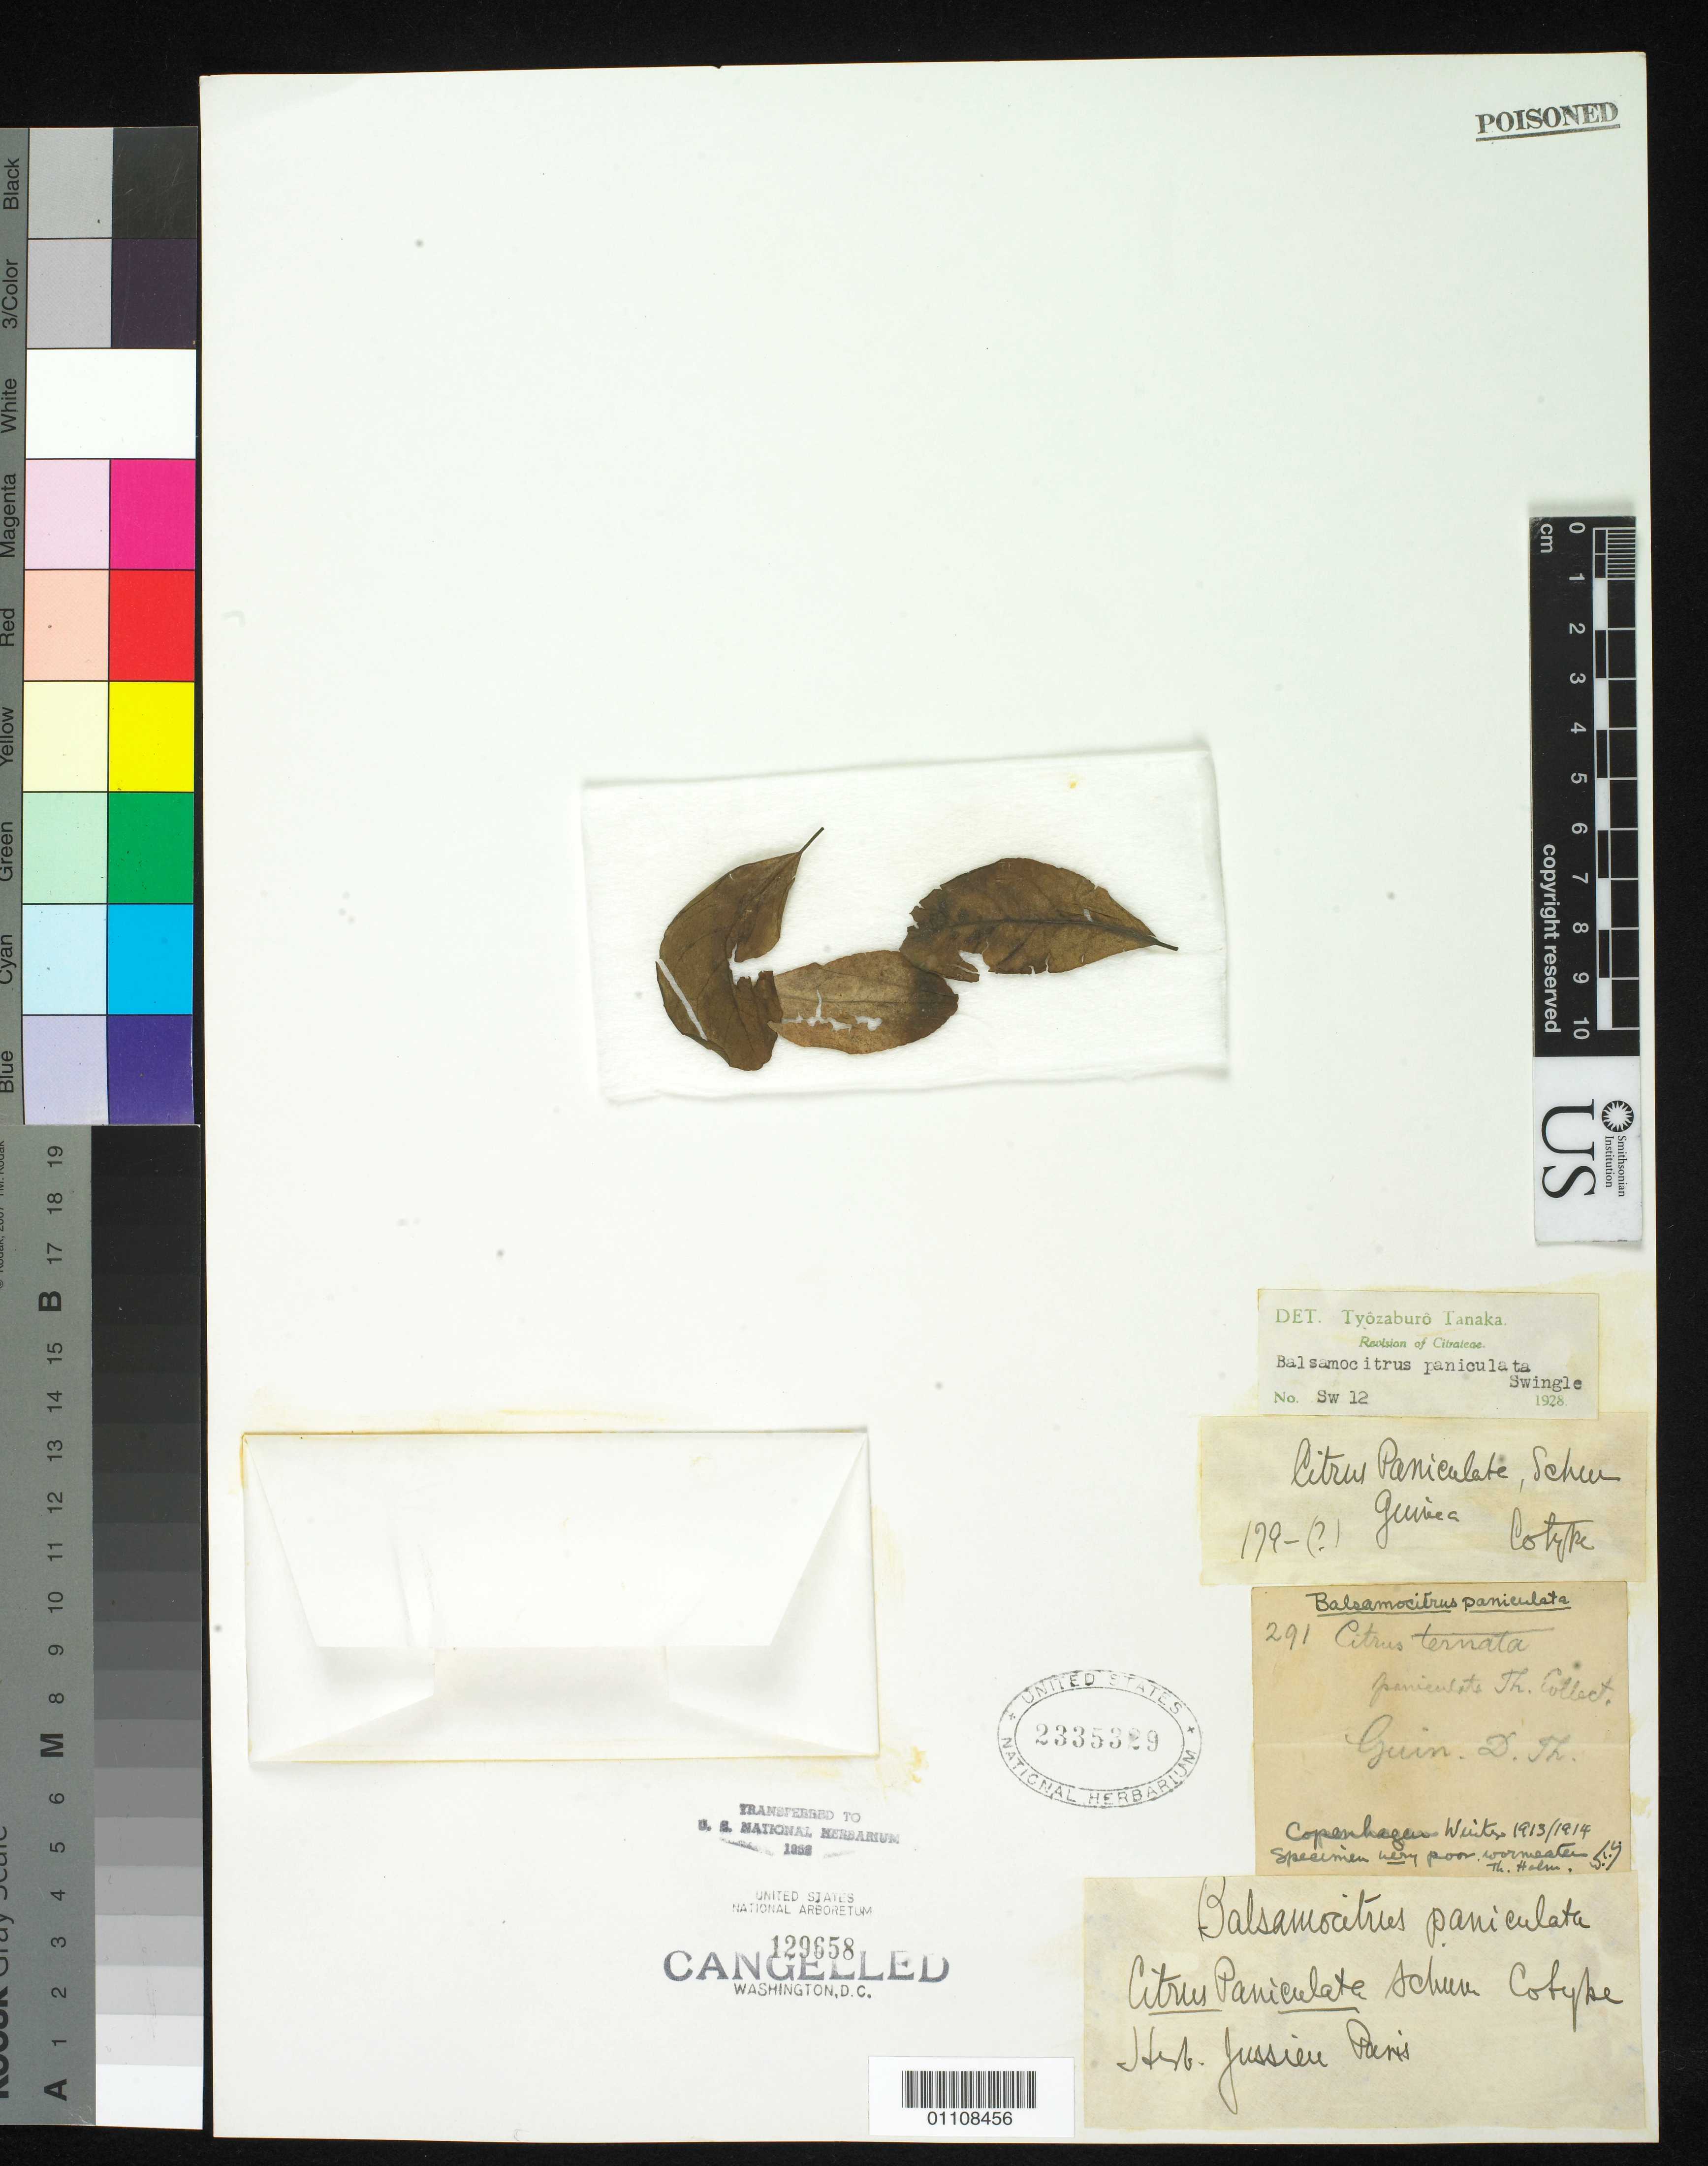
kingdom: Plantae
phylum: Tracheophyta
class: Magnoliopsida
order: Sapindales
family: Rutaceae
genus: Citrus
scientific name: Citrus paniculata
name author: Schum. & Thonn.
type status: Syntype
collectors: P. Thonning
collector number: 291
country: Guinea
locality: "Guinea" is only geographical data given.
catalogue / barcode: US 2335329